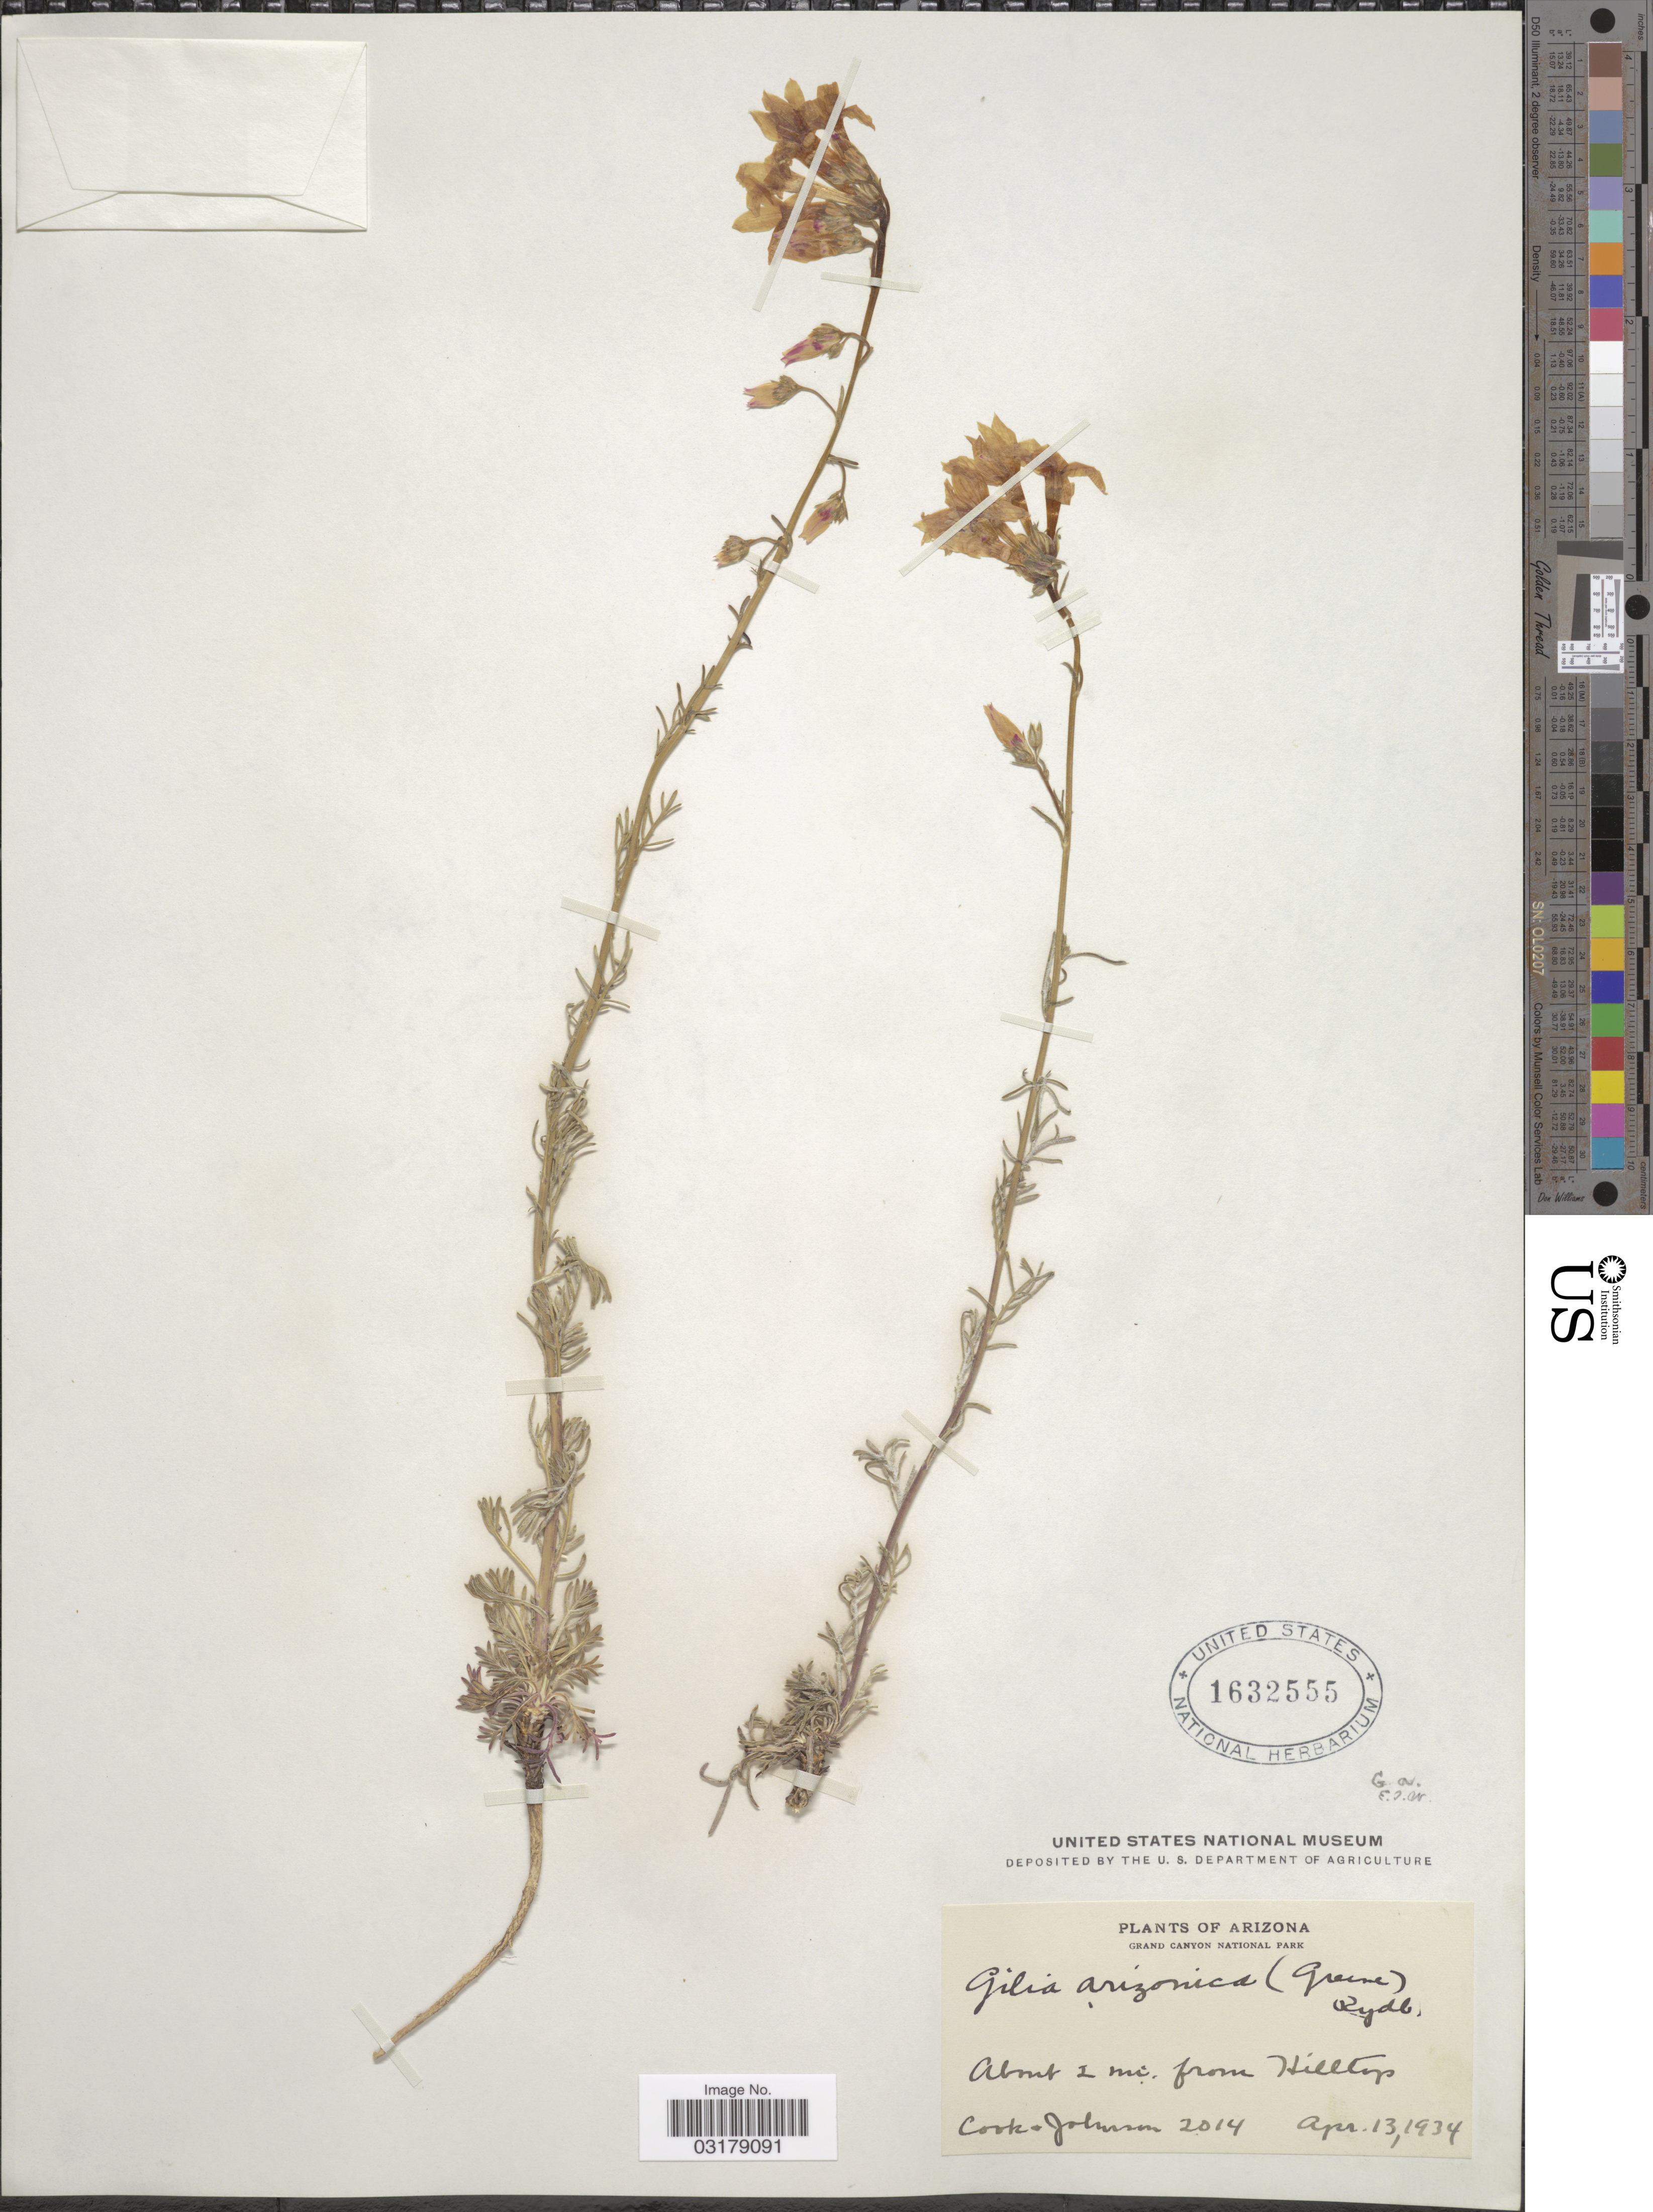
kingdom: Plantae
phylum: Tracheophyta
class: Magnoliopsida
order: Ericales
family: Polemoniaceae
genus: Ipomopsis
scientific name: Ipomopsis aggregata subsp. arizonica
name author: (Greene) V.E. Grant & A.D. Grant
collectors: C. Johnson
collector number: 2014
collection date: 1934-04-13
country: United States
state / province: Arizona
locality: Grand Canyon National Park. About 2 mi. from Hilltop.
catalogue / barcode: US 1632555